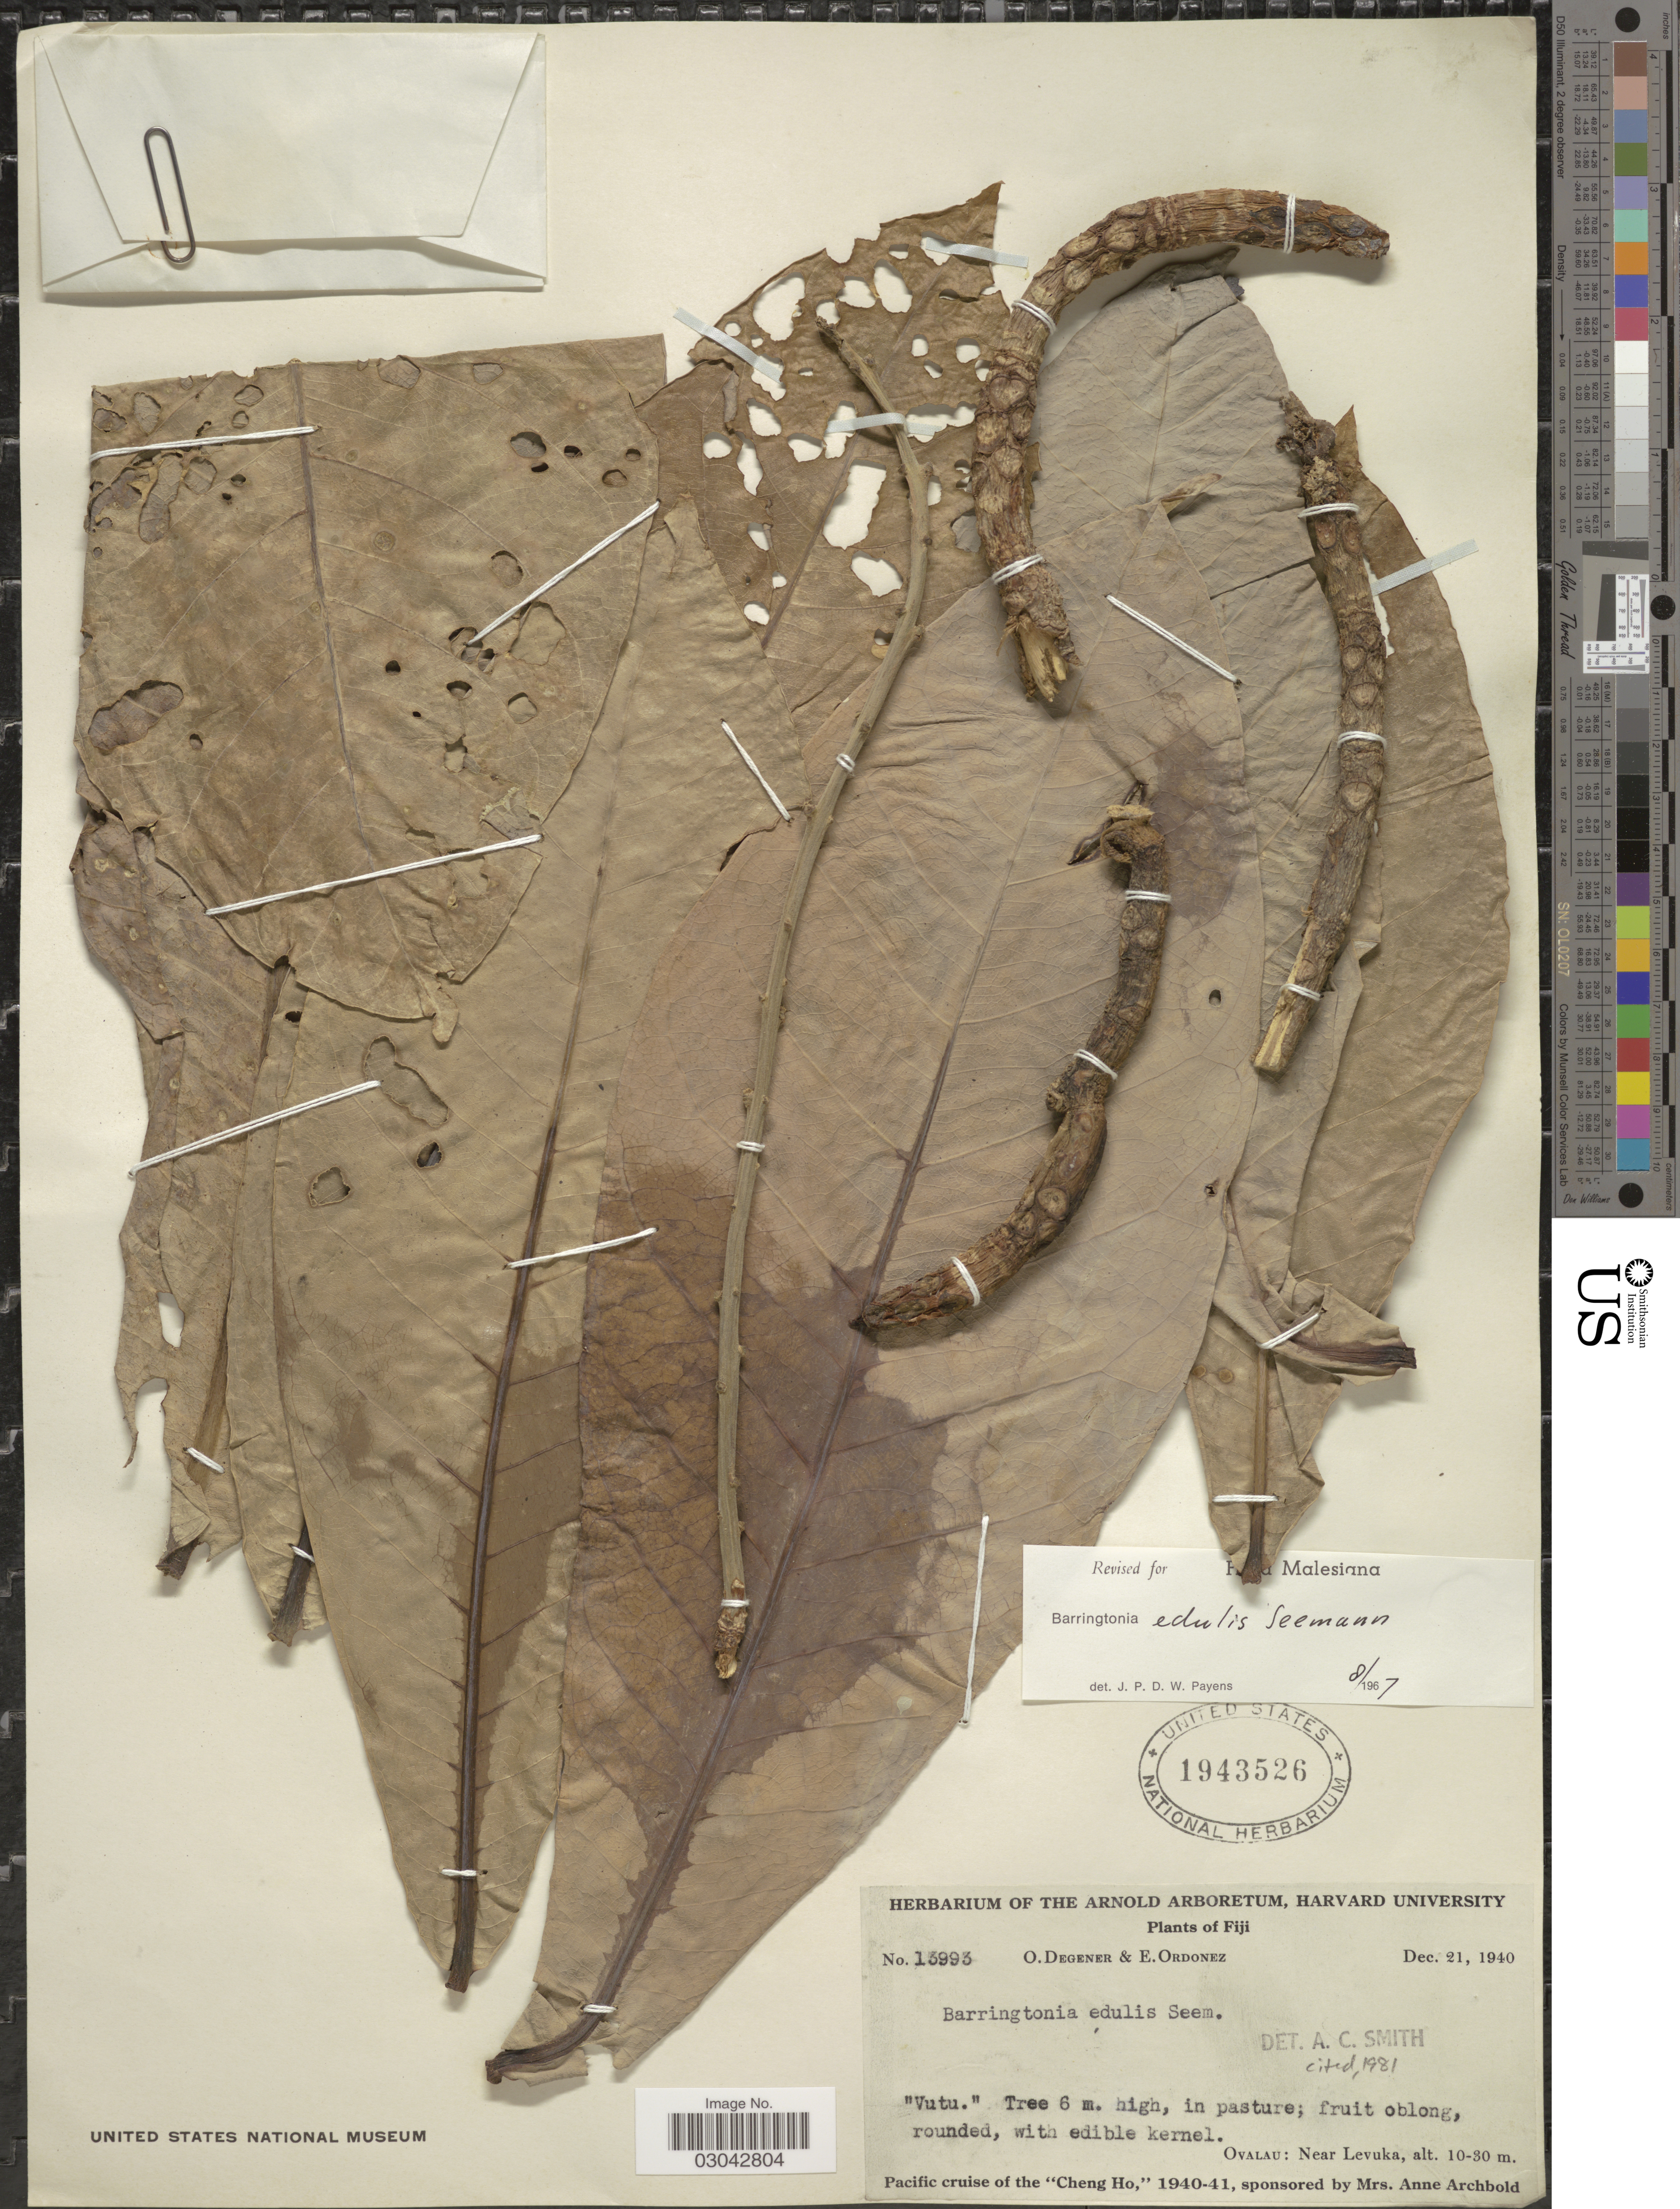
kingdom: Plantae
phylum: Tracheophyta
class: Magnoliopsida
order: Ericales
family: Lecythidaceae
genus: Barringtonia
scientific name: Barringtonia edulis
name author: Seem.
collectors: O. Degener & E. Ordonez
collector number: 13993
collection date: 1940-12-21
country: Fiji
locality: Ovalau: near Levuka.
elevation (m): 10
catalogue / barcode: US 1943526